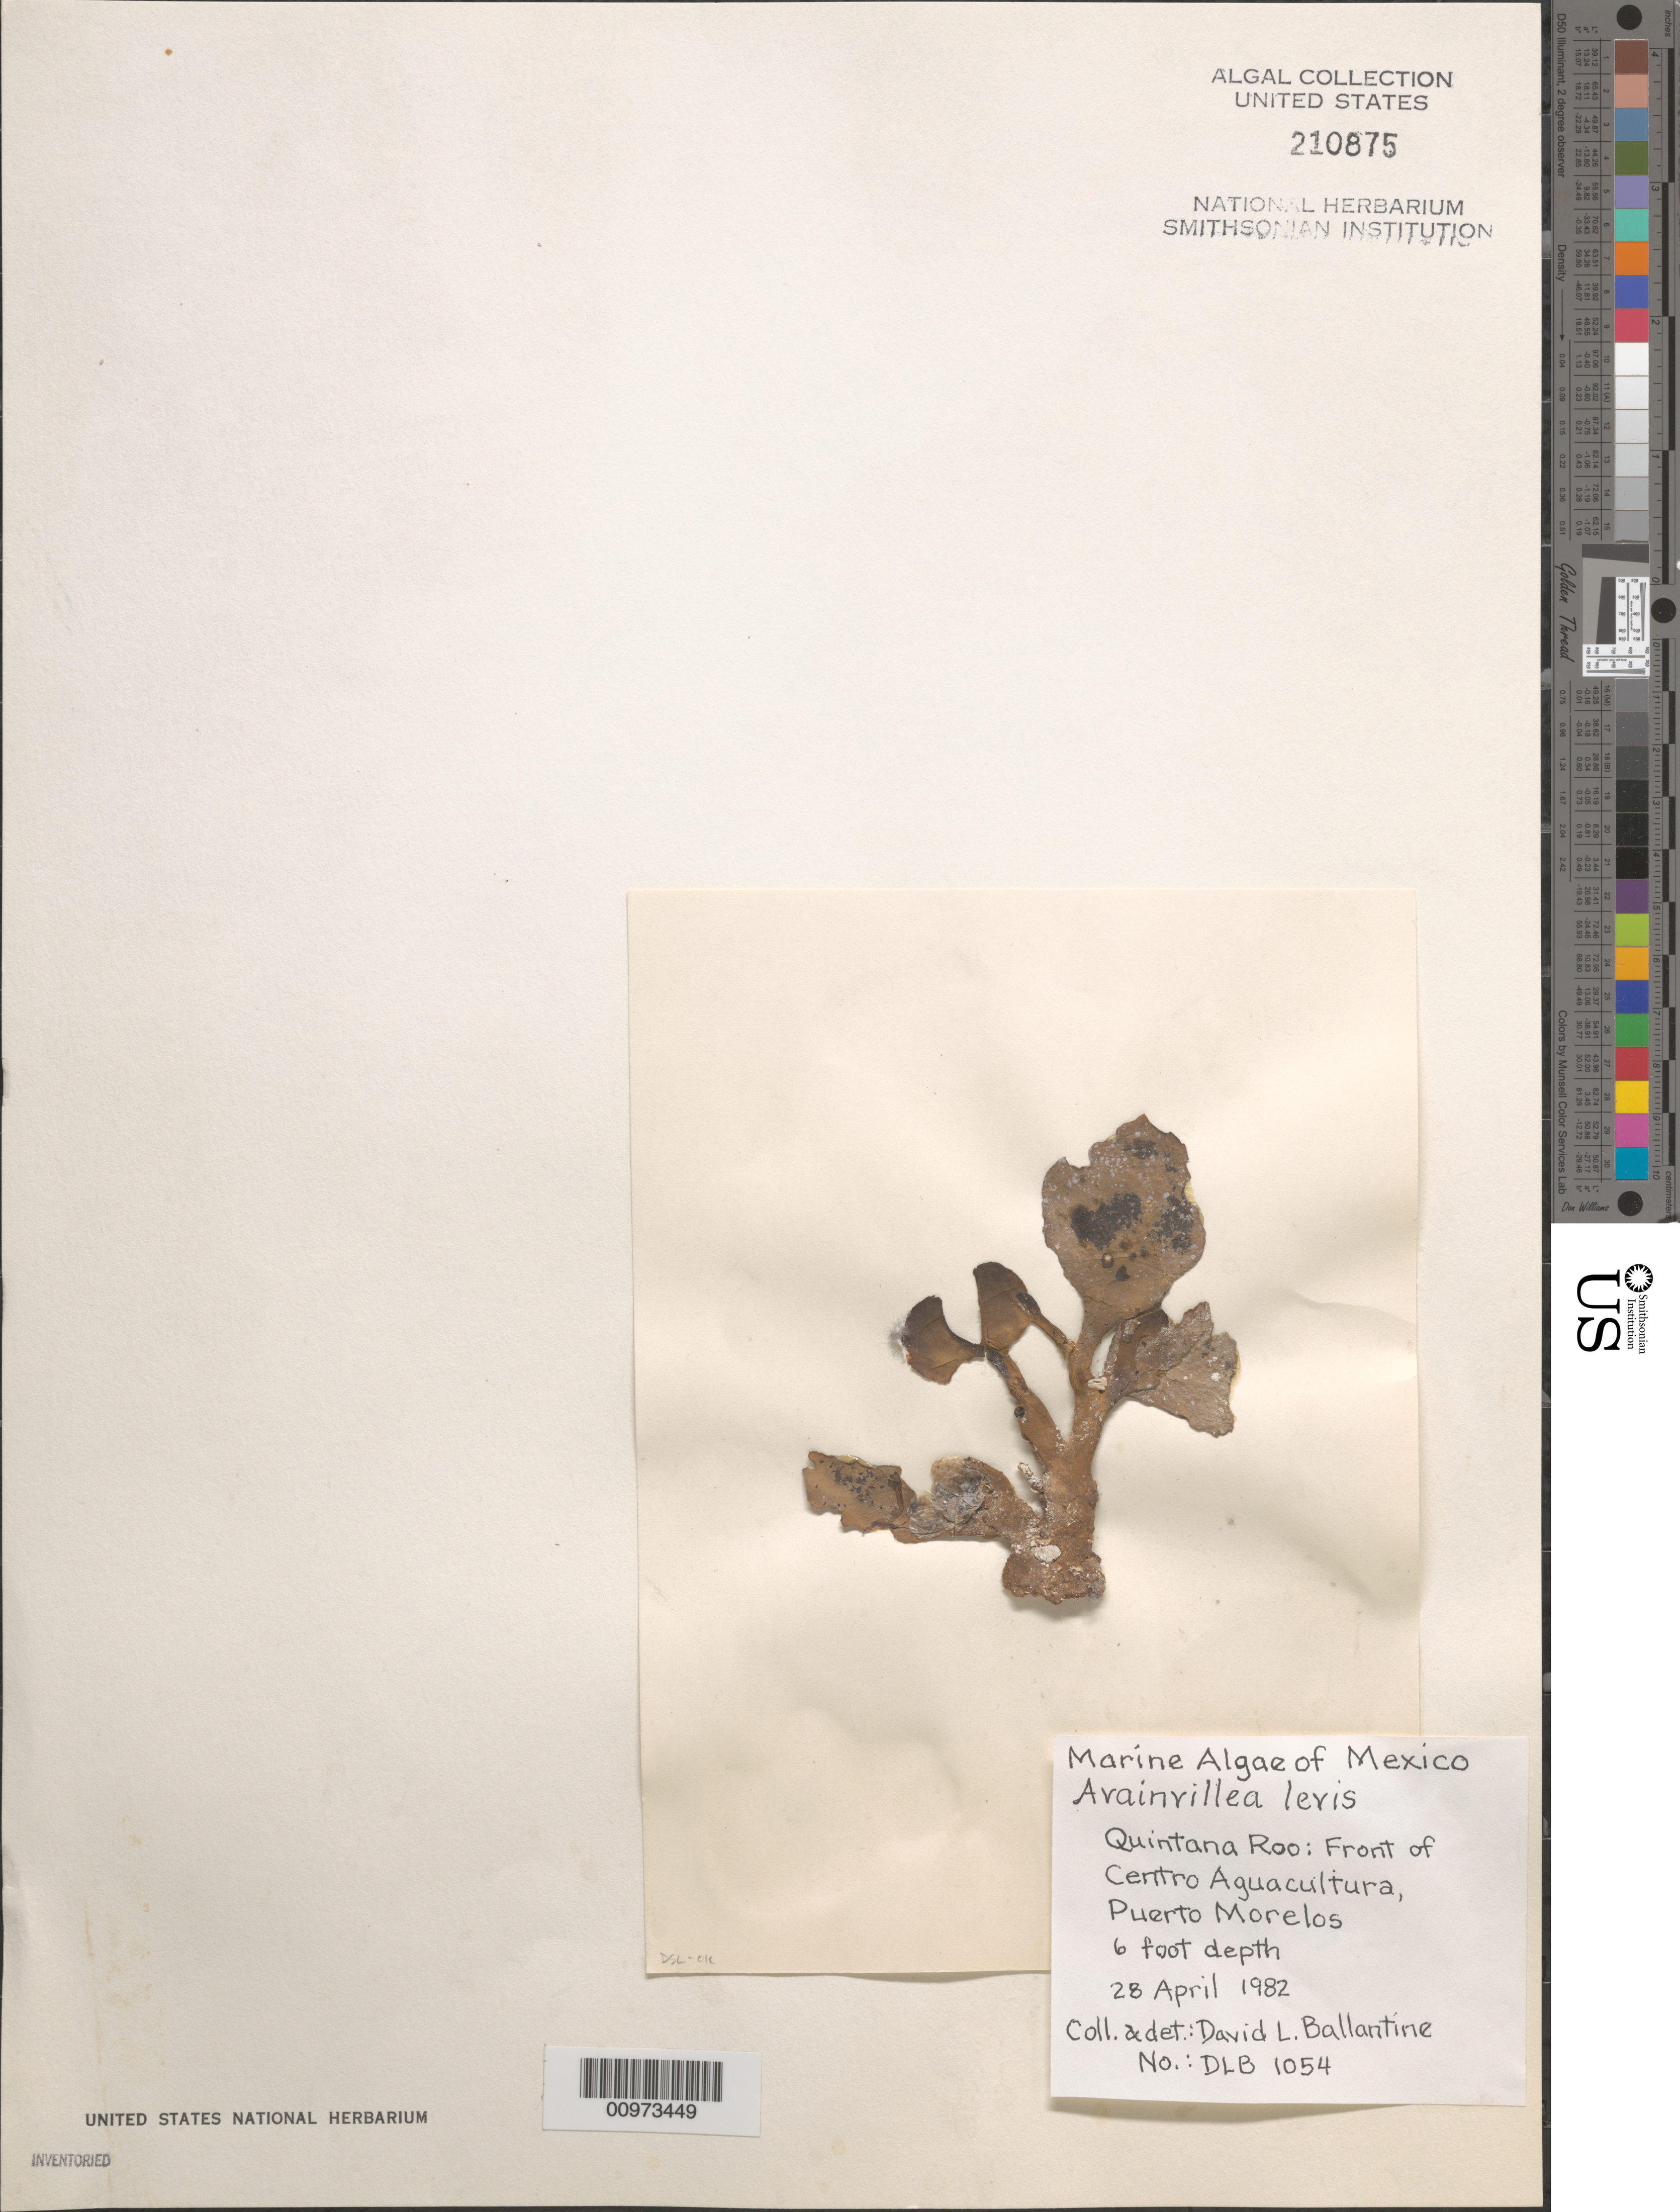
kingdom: Plantae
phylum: Chlorophyta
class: Ulvophyceae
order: Bryopsidales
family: Dichotomosiphonaceae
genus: Avrainvillea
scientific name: Avrainvillea levis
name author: M. Howe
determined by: Ballantine, D. L.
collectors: D.L. Ballantine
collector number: DLB 1054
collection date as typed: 28 Apr 1982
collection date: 1982-04-28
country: Mexico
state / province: Quintana Roo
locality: Puerto Morelos, front of Centro Aguacultura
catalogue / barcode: US 210875